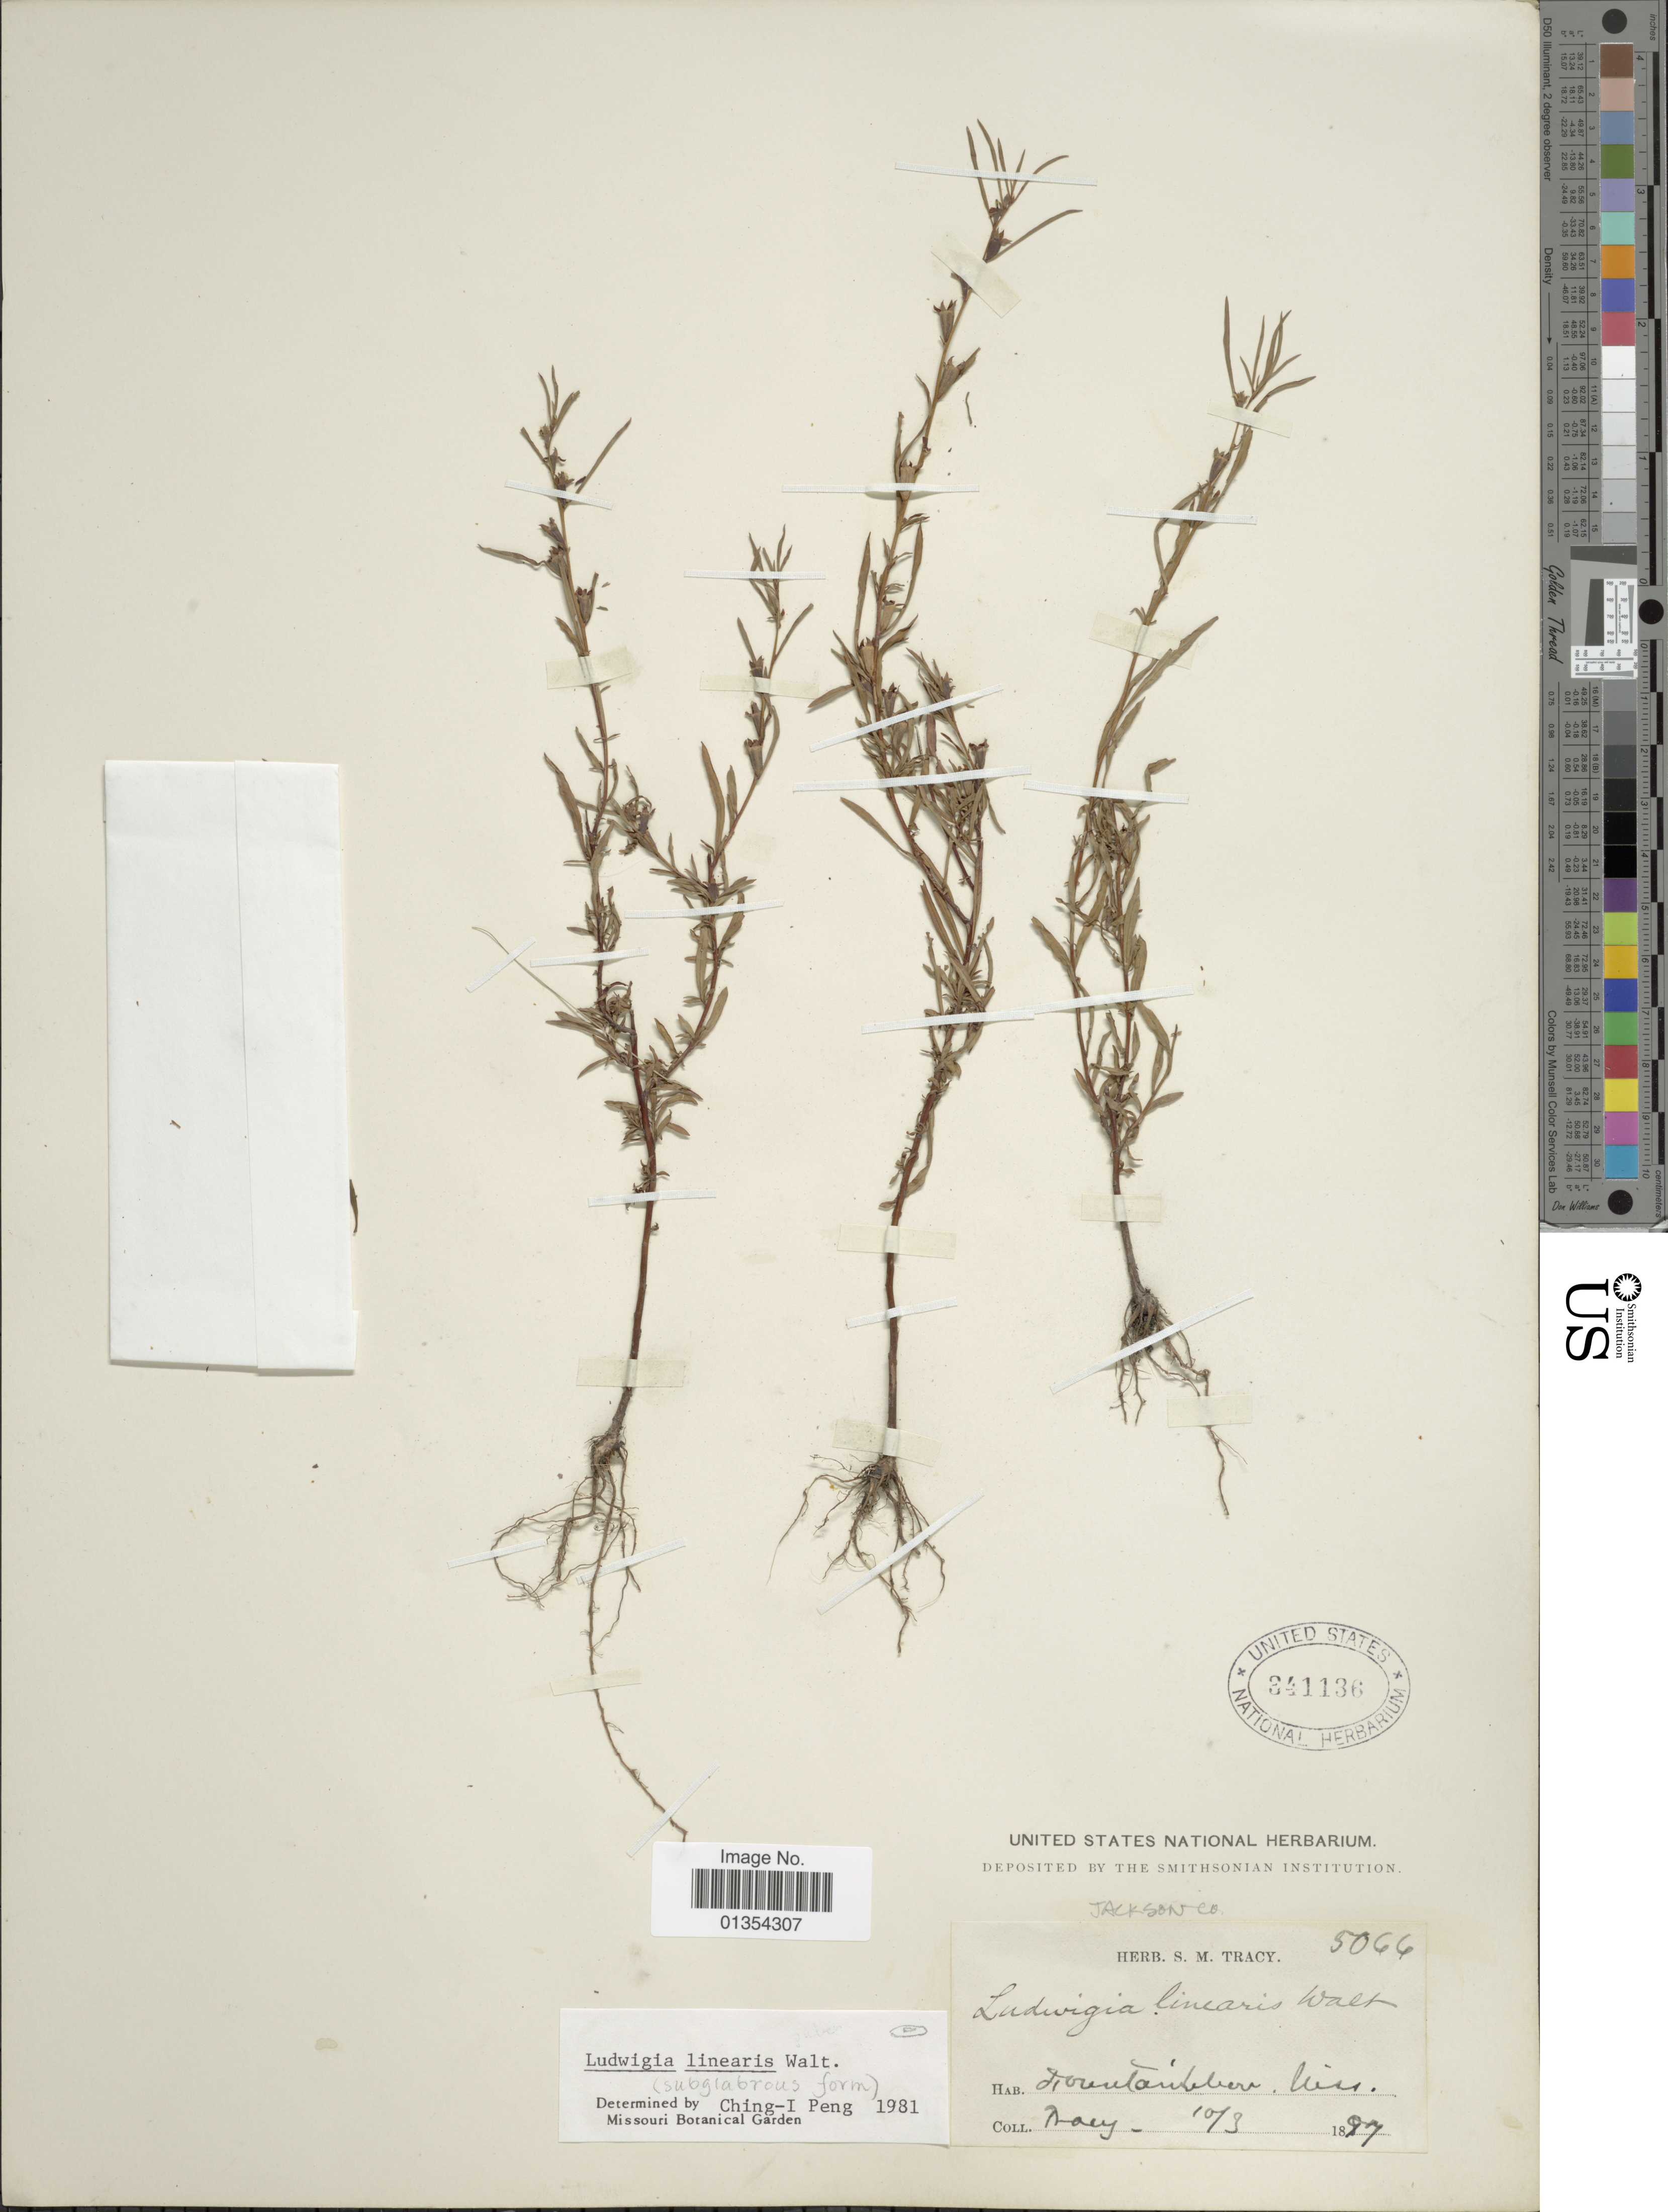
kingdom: Plantae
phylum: Tracheophyta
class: Magnoliopsida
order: Myrtales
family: Onagraceae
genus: Ludwigia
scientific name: Ludwigia linearis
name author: Walter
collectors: S. M. Tracy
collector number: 5066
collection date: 1897-03-10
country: United States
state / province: Mississippi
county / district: Jackson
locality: Mount?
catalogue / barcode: US 341136